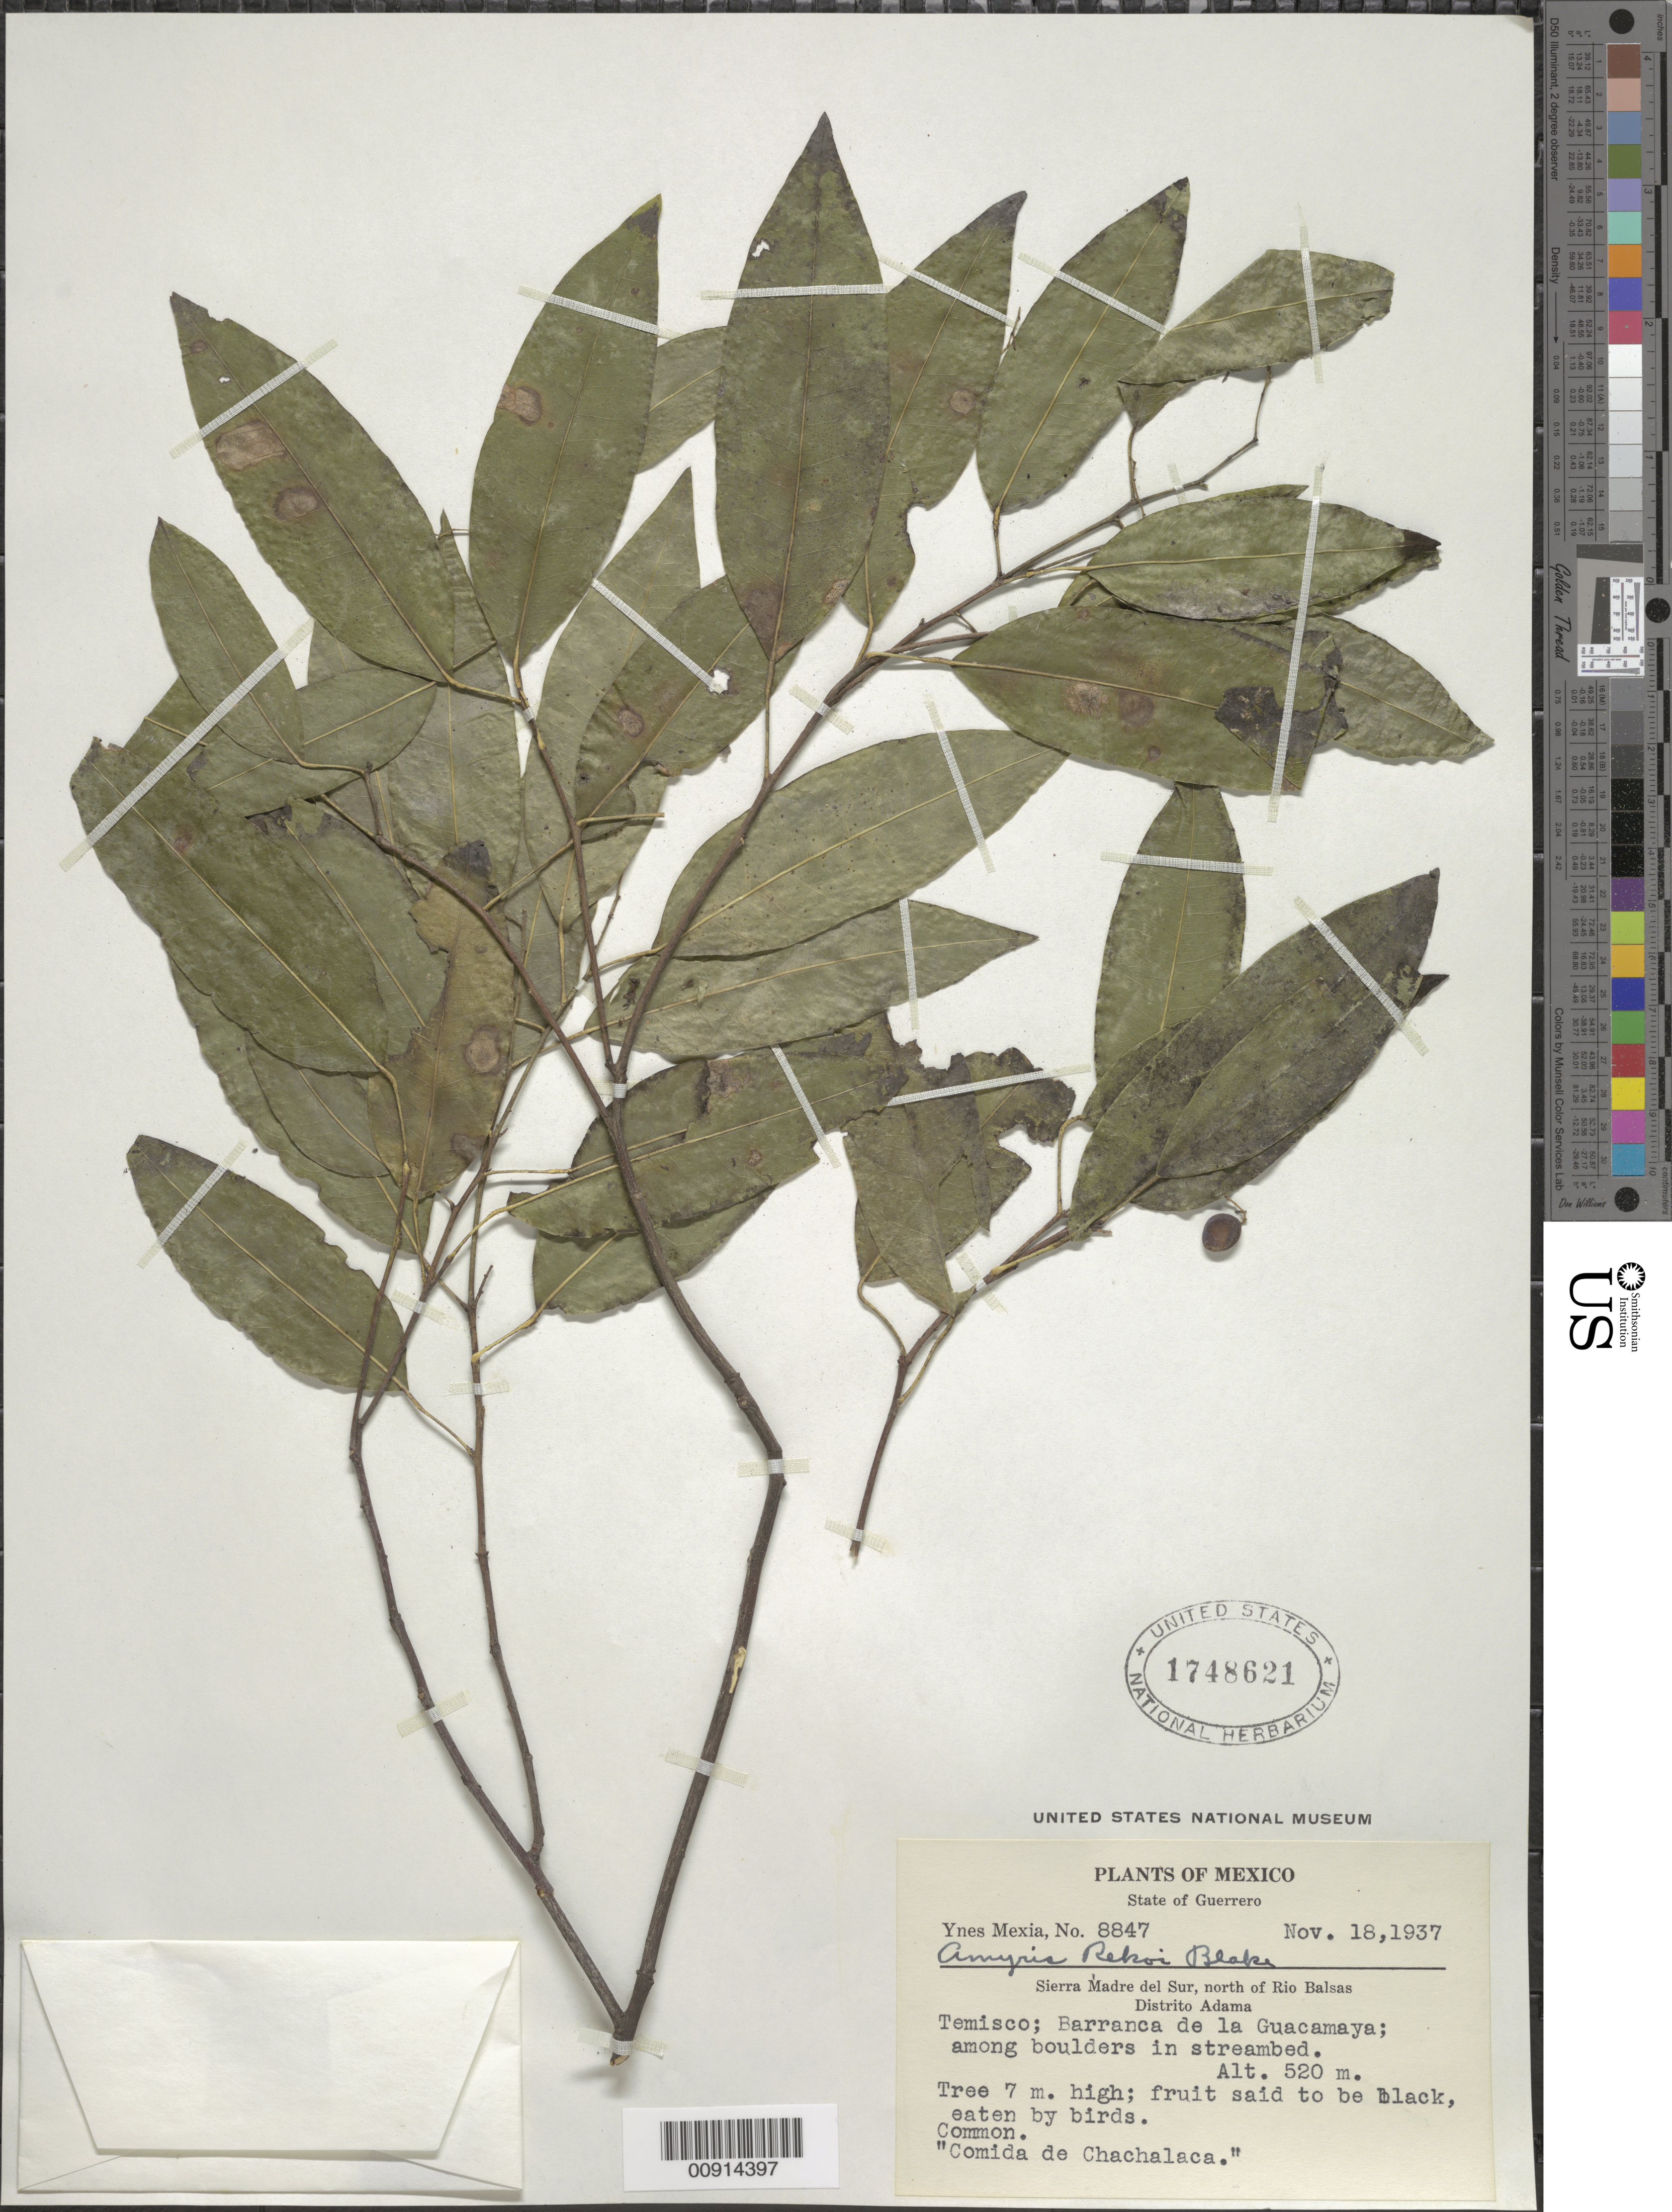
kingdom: Plantae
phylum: Tracheophyta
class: Magnoliopsida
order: Sapindales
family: Rutaceae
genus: Amyris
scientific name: Amyris rekoi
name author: Blake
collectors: Y. Mexia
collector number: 8847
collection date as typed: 18 Nov 1937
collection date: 1937-11-18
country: Mexico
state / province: Guerrero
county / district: Adama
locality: Temisco; Barranca de la Guacamaya. State of Guerrero. Sierra Madre del Sur, north of Río Balsas, Distrito de Adama.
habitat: Among boulders in streambed.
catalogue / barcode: US 1748621